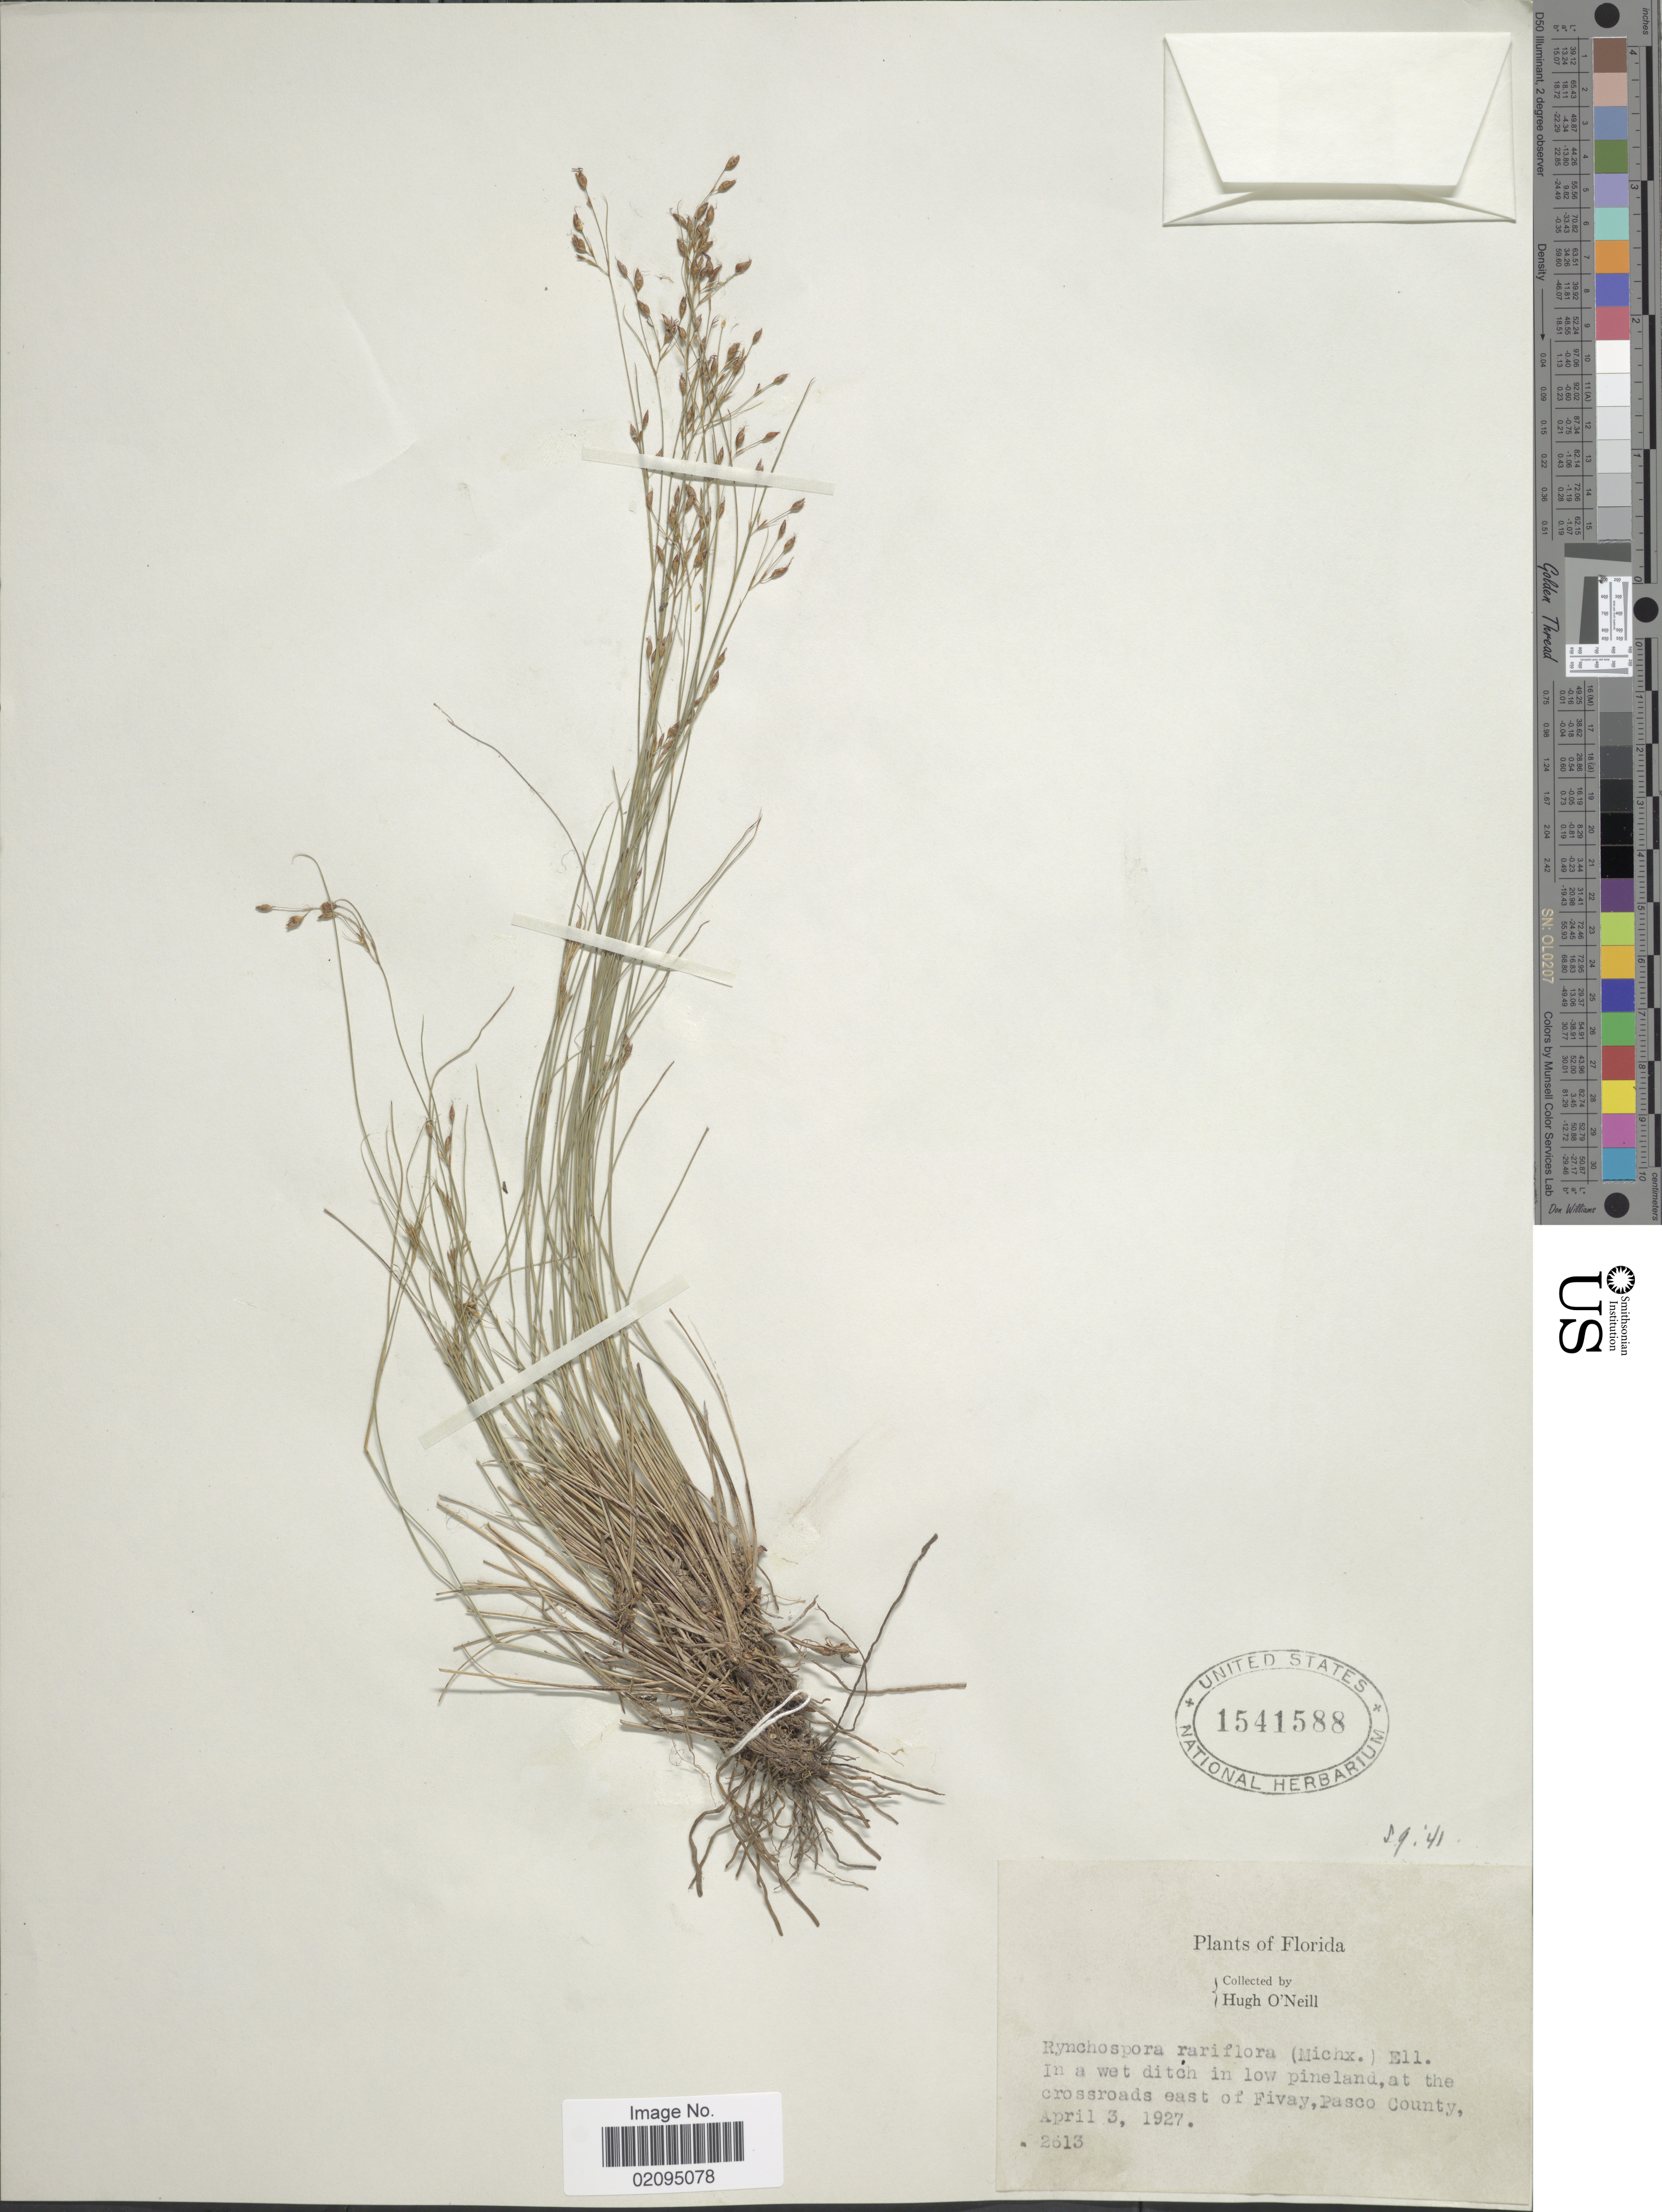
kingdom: Plantae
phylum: Tracheophyta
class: Liliopsida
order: Poales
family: Cyperaceae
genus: Rhynchospora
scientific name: Rhynchospora rariflora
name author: (Michx.) Elliott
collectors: H. O'Neill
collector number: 2613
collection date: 1927-04-03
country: United States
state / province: Florida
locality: At the crossroads east of Fivay, Pasco County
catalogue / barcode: US 1541588